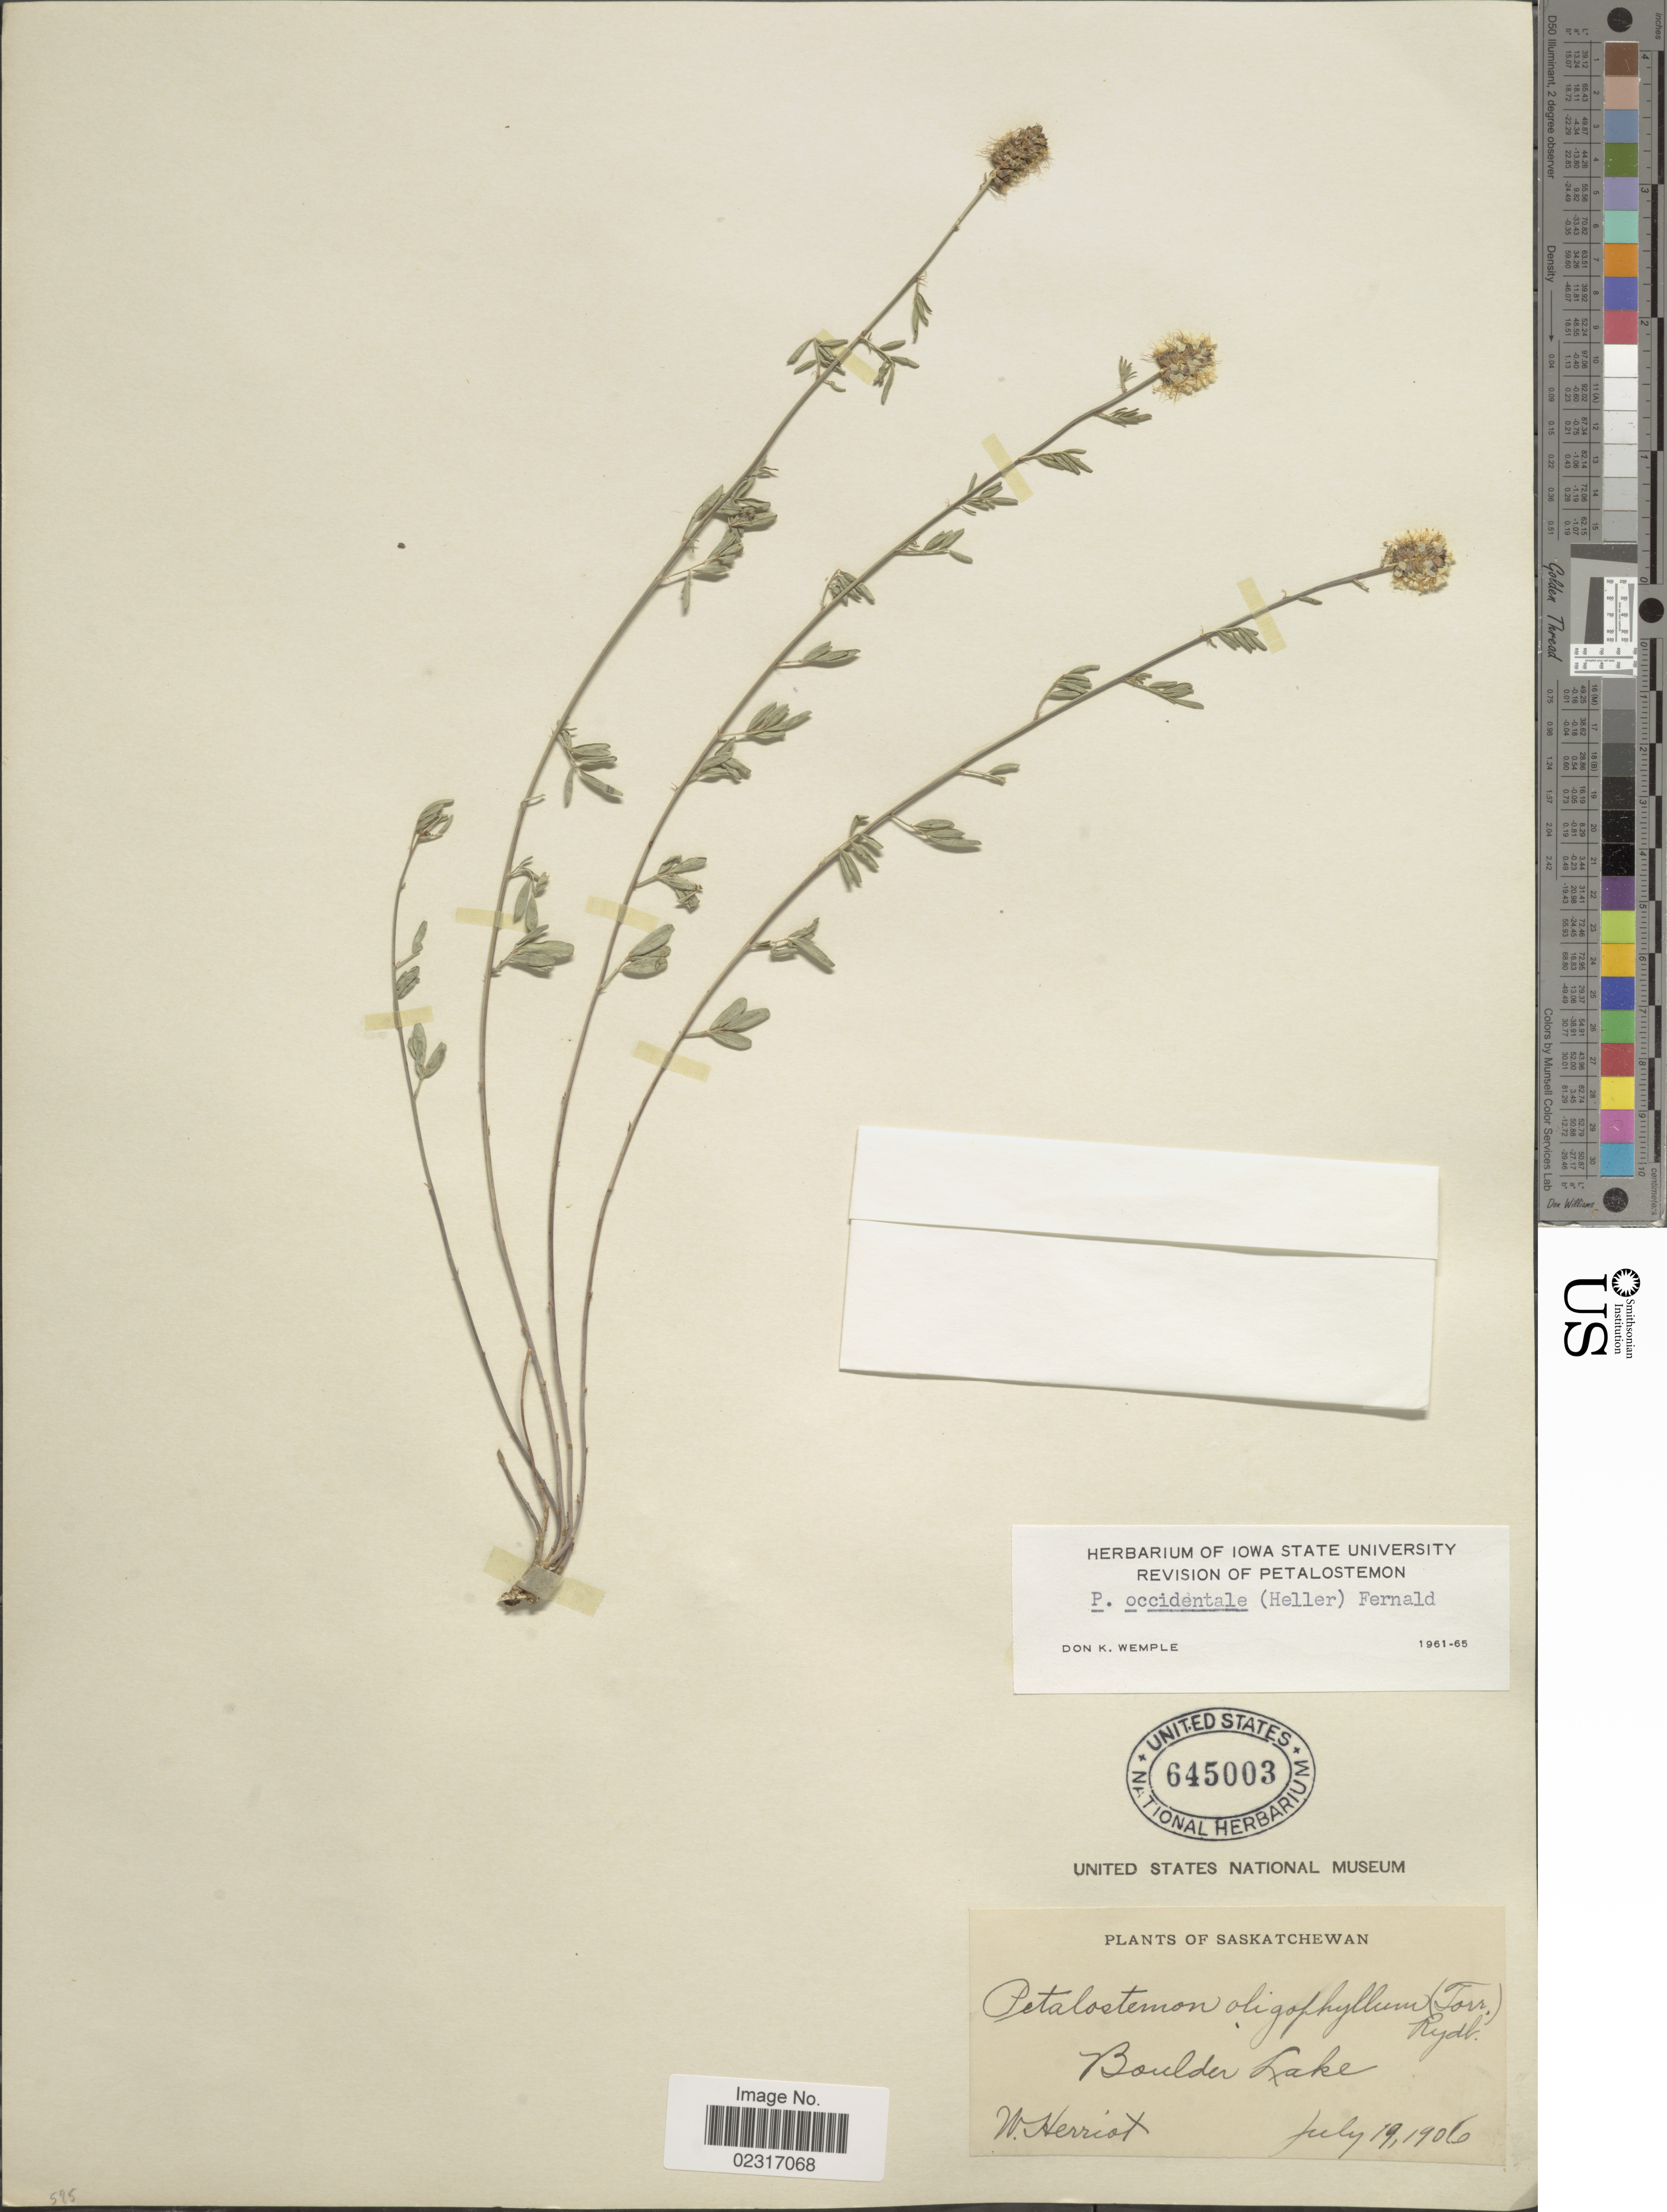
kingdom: Plantae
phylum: Tracheophyta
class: Magnoliopsida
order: Fabales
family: Fabaceae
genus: Dalea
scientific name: Dalea candida var. oligophylla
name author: (Torr) Shinners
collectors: W. Herriot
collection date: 1906-07-19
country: Canada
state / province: Saskatchewan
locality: Boulder Lake.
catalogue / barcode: US 645003